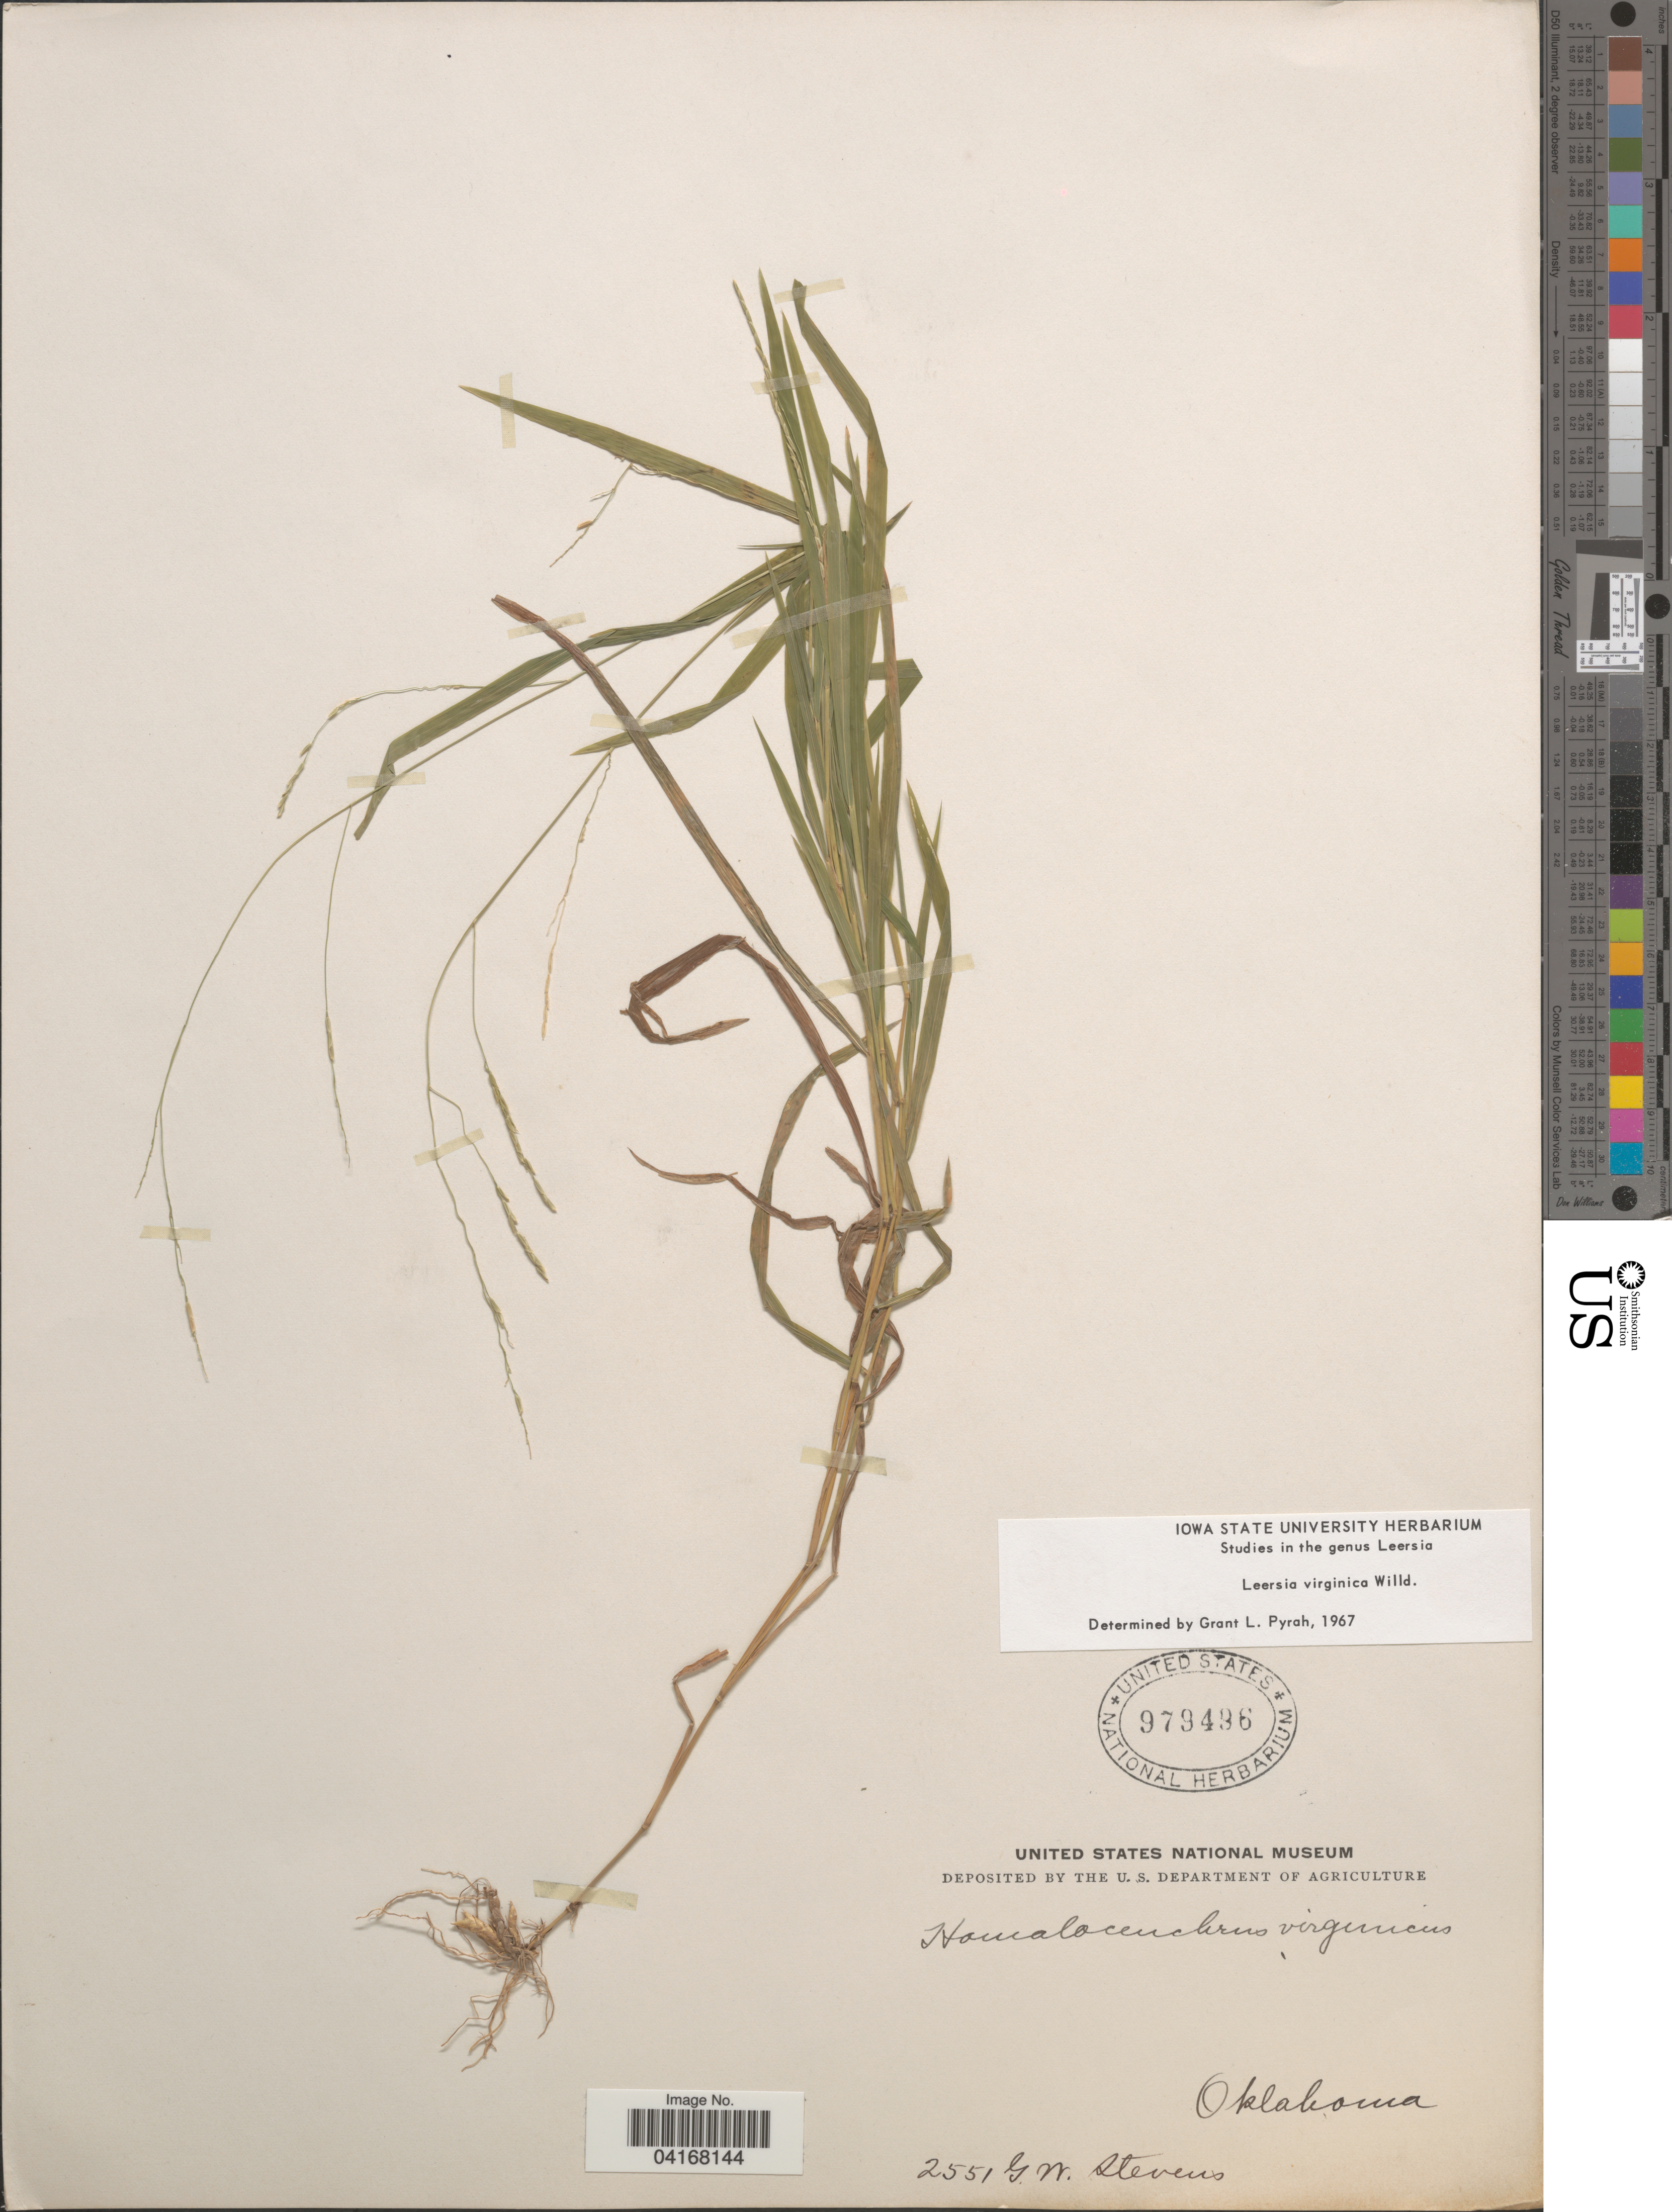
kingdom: Plantae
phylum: Tracheophyta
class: Liliopsida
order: Poales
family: Poaceae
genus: Leersia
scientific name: Leersia virginica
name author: Willd.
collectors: G. W. Stevens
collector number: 2551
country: United States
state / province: Oklahoma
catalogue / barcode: US 979496